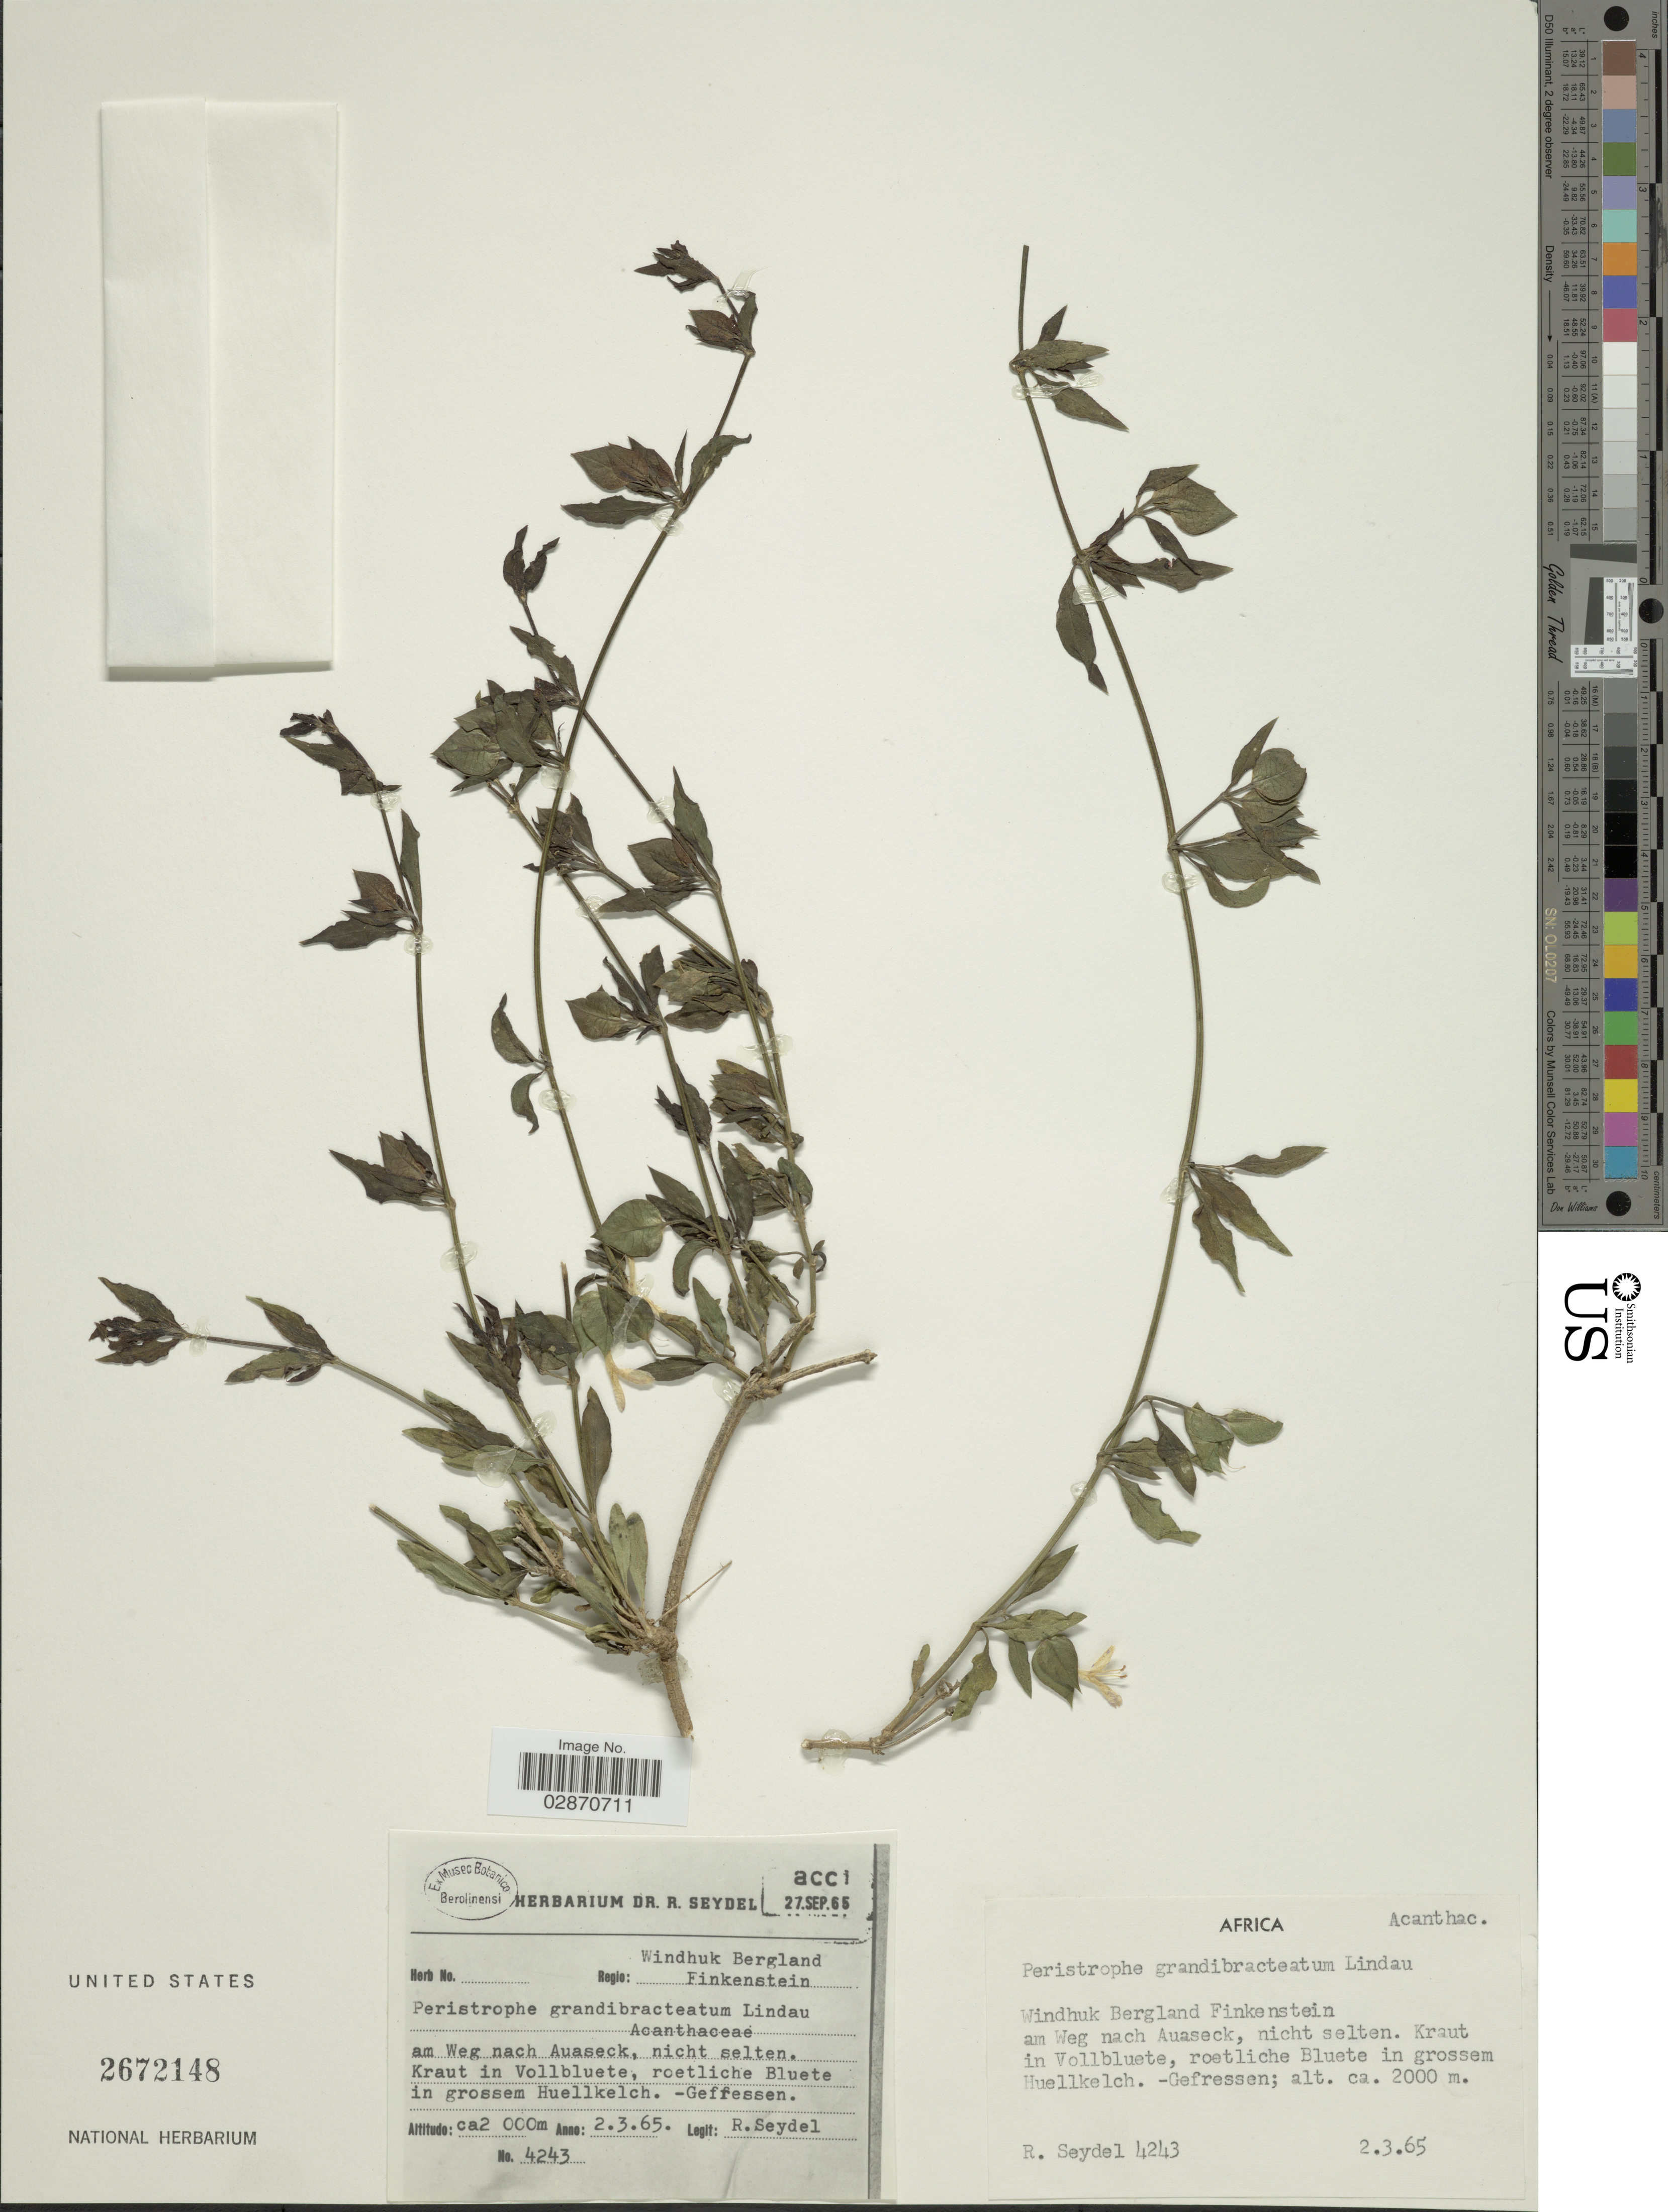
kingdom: Plantae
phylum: Tracheophyta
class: Magnoliopsida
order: Lamiales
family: Acanthaceae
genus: Peristrophe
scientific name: Peristrophe grandibracteata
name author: Lindau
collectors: R. Seydel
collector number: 4243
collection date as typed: Transcribed d/m/y: 2/3/65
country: Namibia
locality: Africa. Regio: Windhuk Bergland Finkenstein am Weg nach Auaseck, nicht selten. Kraut in Vollbluete, roetliche Bluete in grossem Huellkelch.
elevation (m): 2000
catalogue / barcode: US 2672148